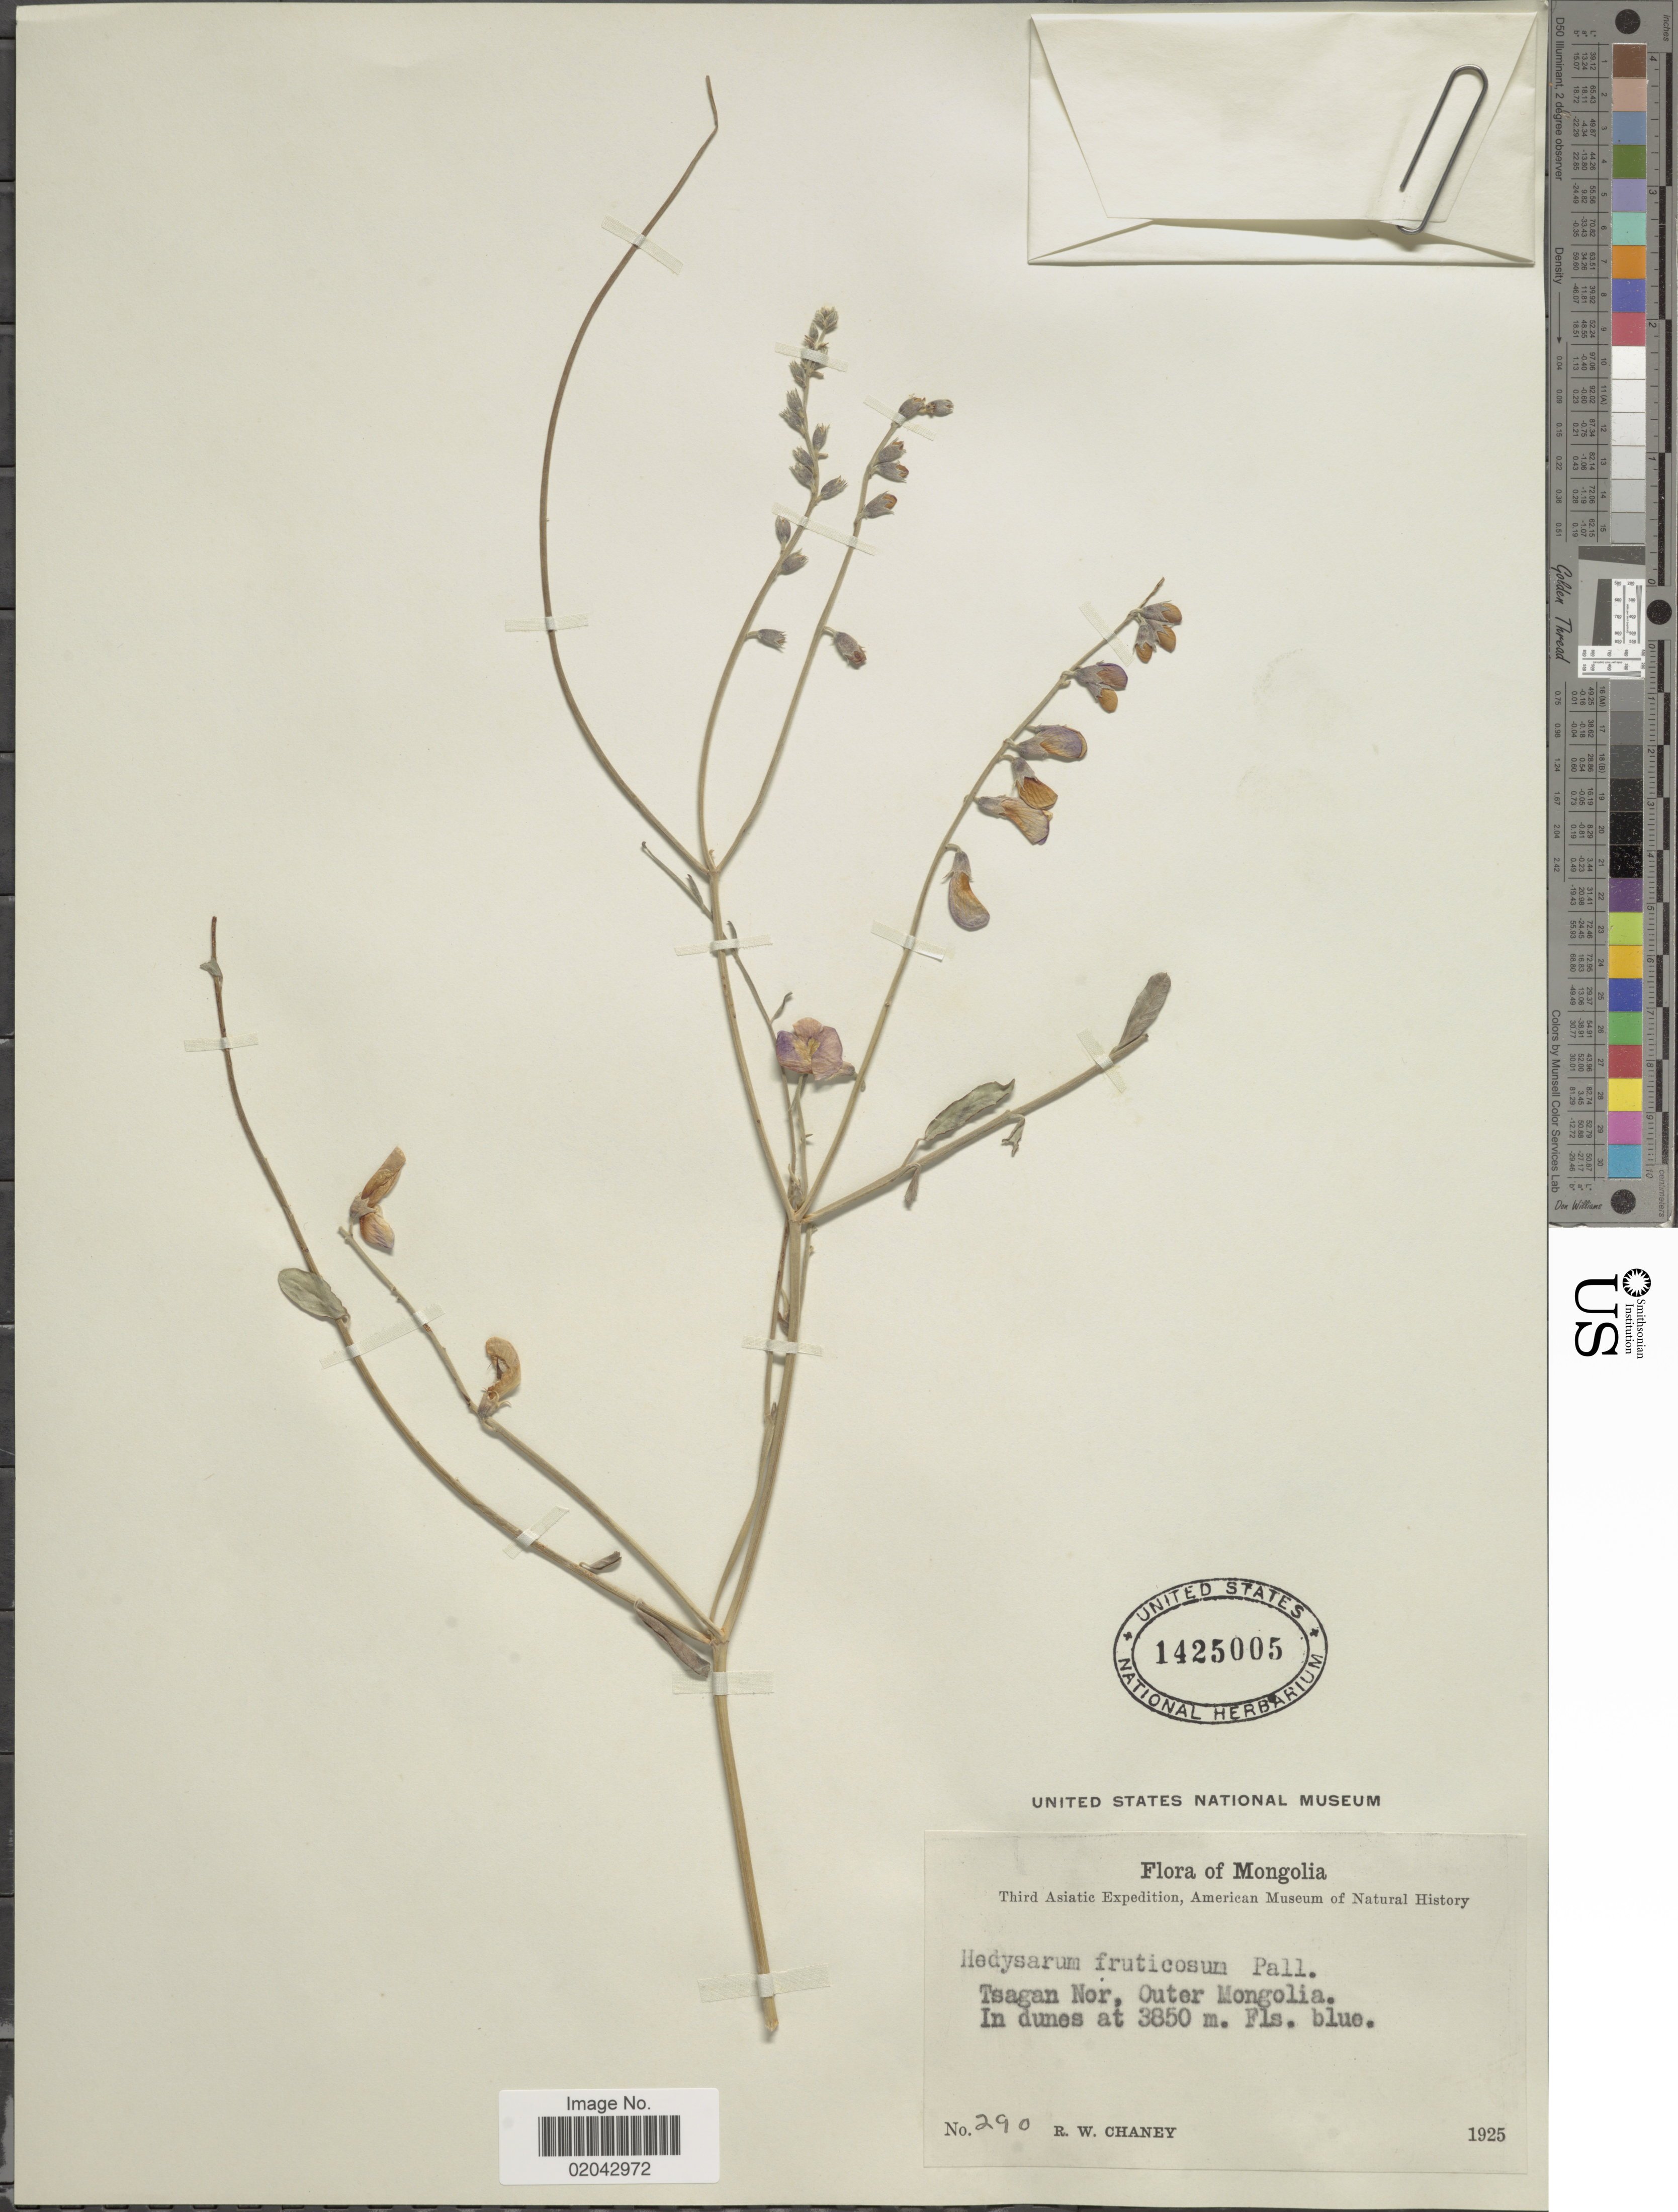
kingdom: Plantae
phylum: Tracheophyta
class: Magnoliopsida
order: Fabales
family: Fabaceae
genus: Corethrodendron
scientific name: Corethrodendron fruticosum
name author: (Pall.) B.H.Choi & H. Ohashi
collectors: R. Chaney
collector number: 290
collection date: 1925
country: Mongolia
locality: Tsagan Nor., Outer Mongolia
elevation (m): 3850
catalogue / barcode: US 1425005